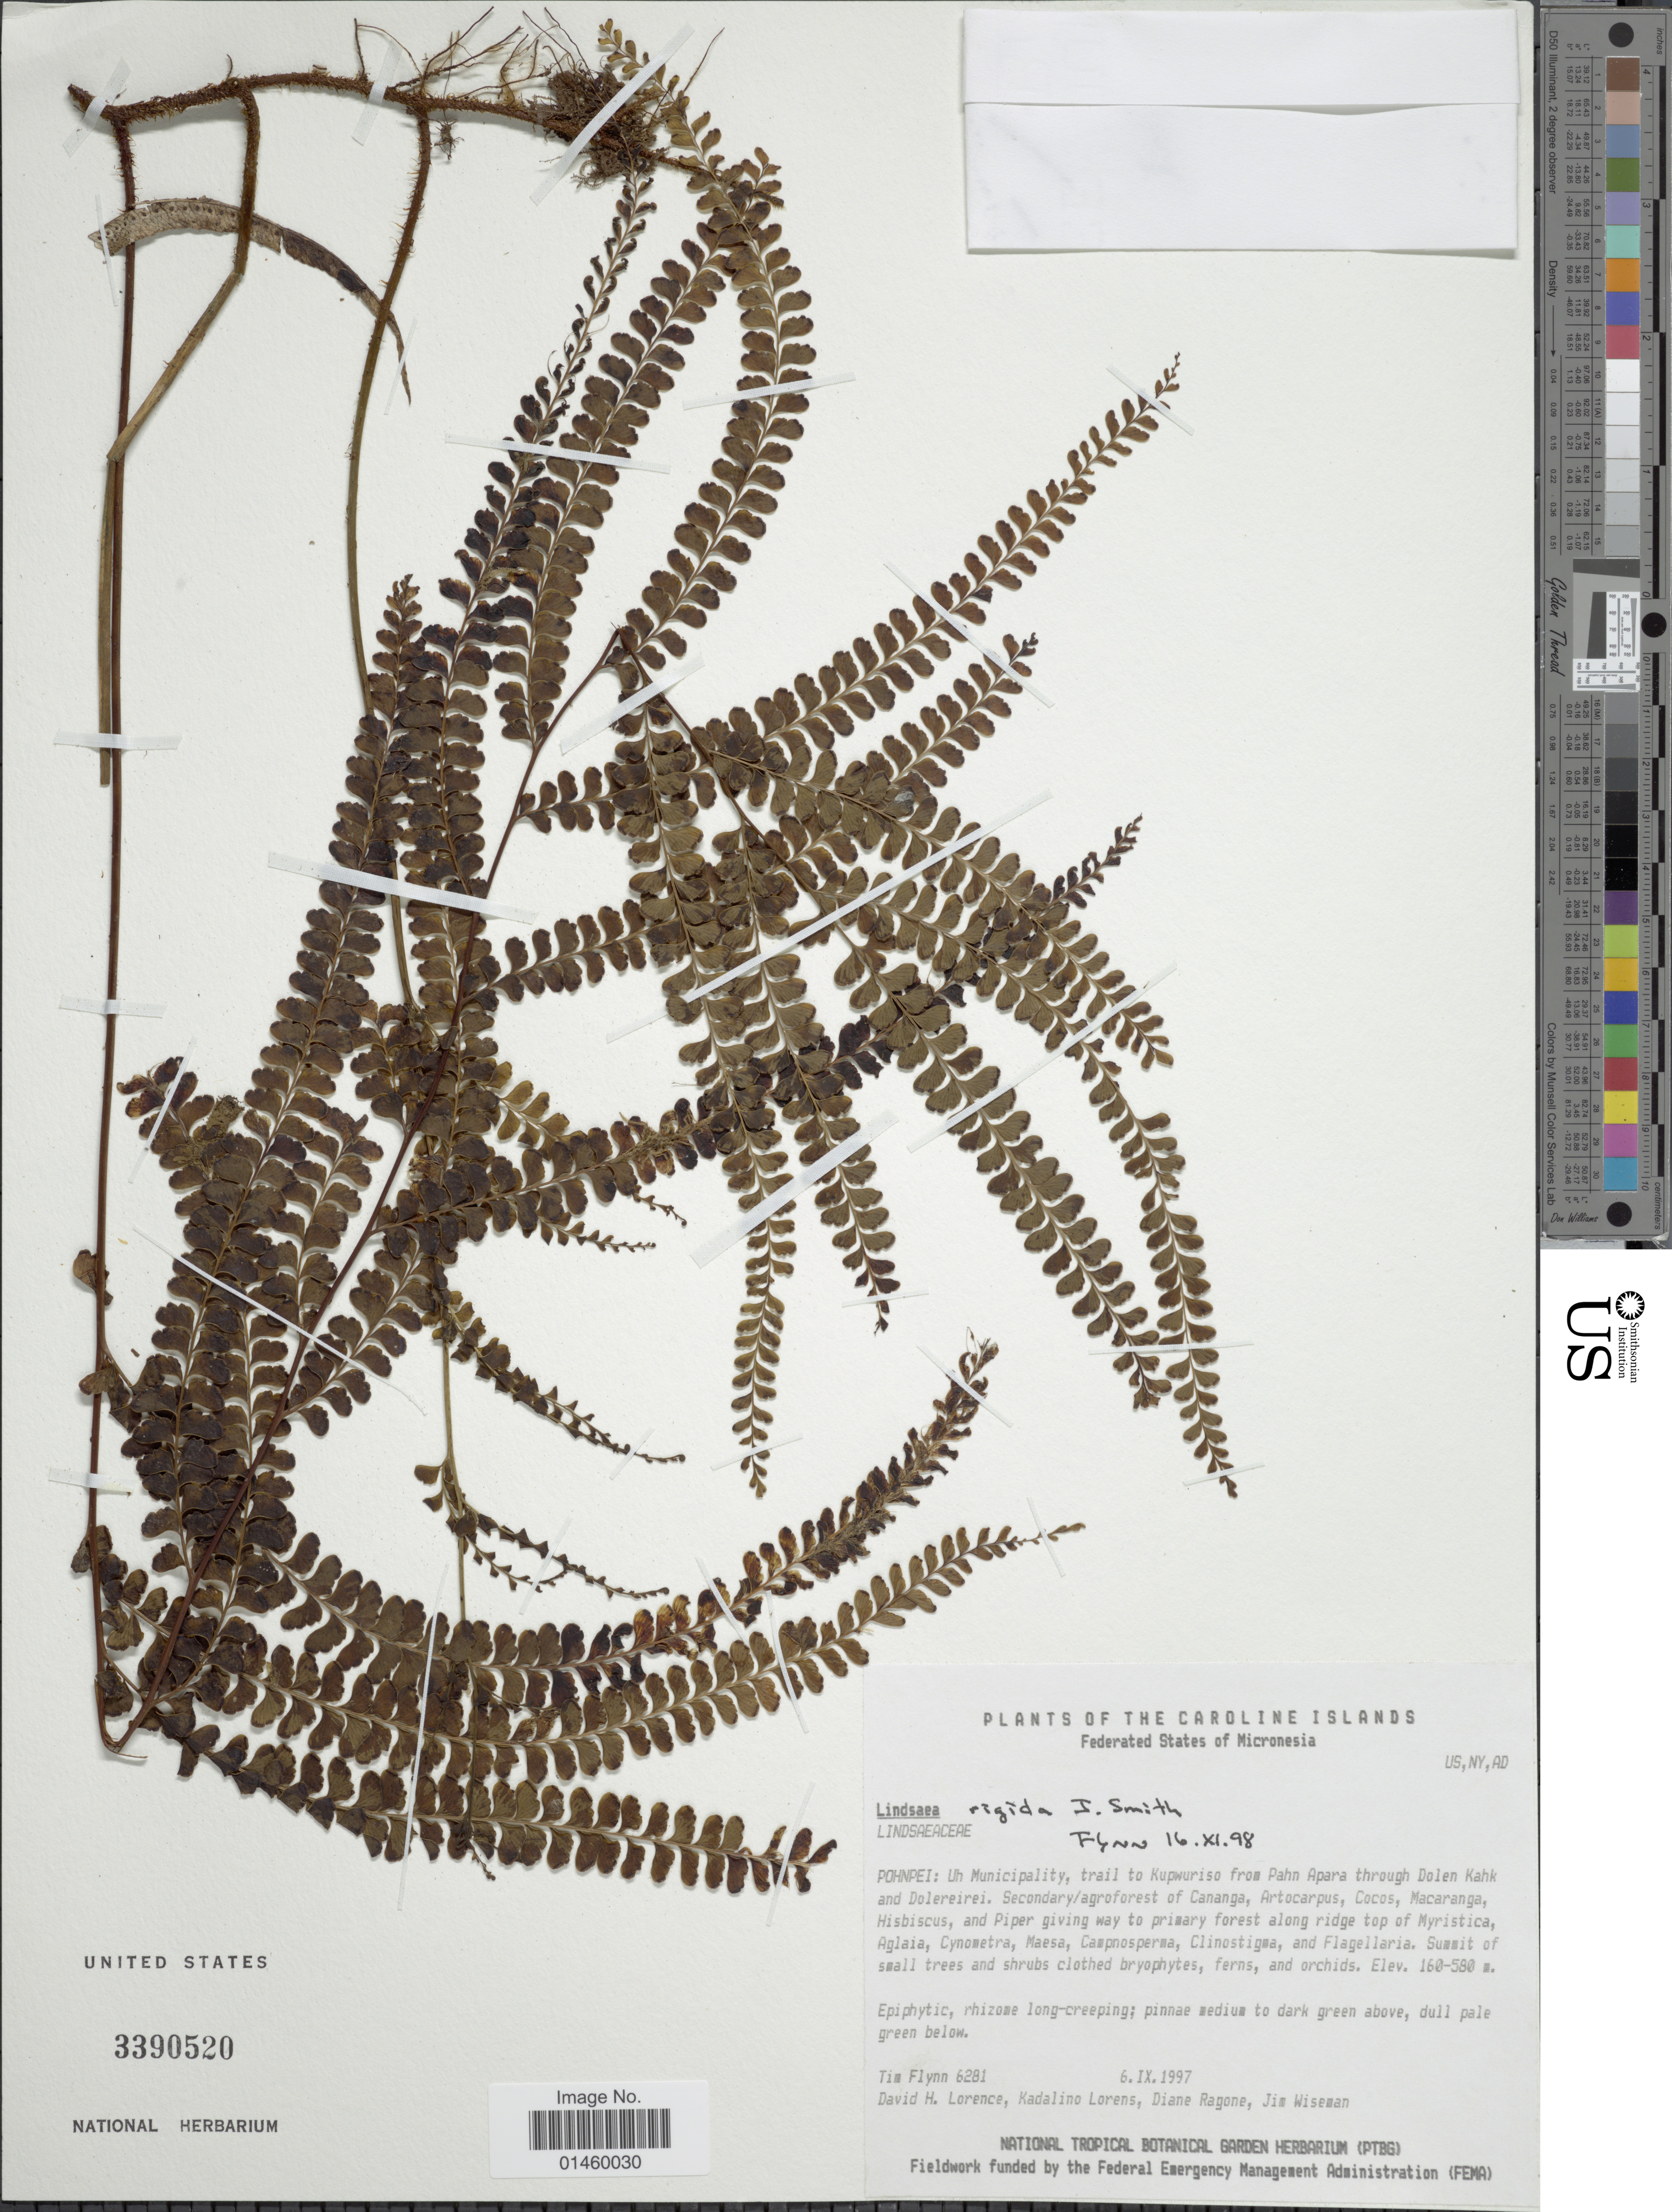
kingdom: Plantae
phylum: Tracheophyta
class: Polypodiopsida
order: Polypodiales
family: Lindsaeaceae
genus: Lindsaea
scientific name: Lindsaea rigida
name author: J. Sm.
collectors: T. Flynn, D. Lorence, K. Lorens, D. Ragone & J. Wiseman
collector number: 6281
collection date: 1997-09-06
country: Micronesia, Federated States of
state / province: Pohnpei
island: Pohnpei [Ponape]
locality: The Caroline Islands. Uh Municipality, trail to Kupwuriso from Pahn Apara through Dolen Kahk and Dolereirei.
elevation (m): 160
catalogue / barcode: US 3390520